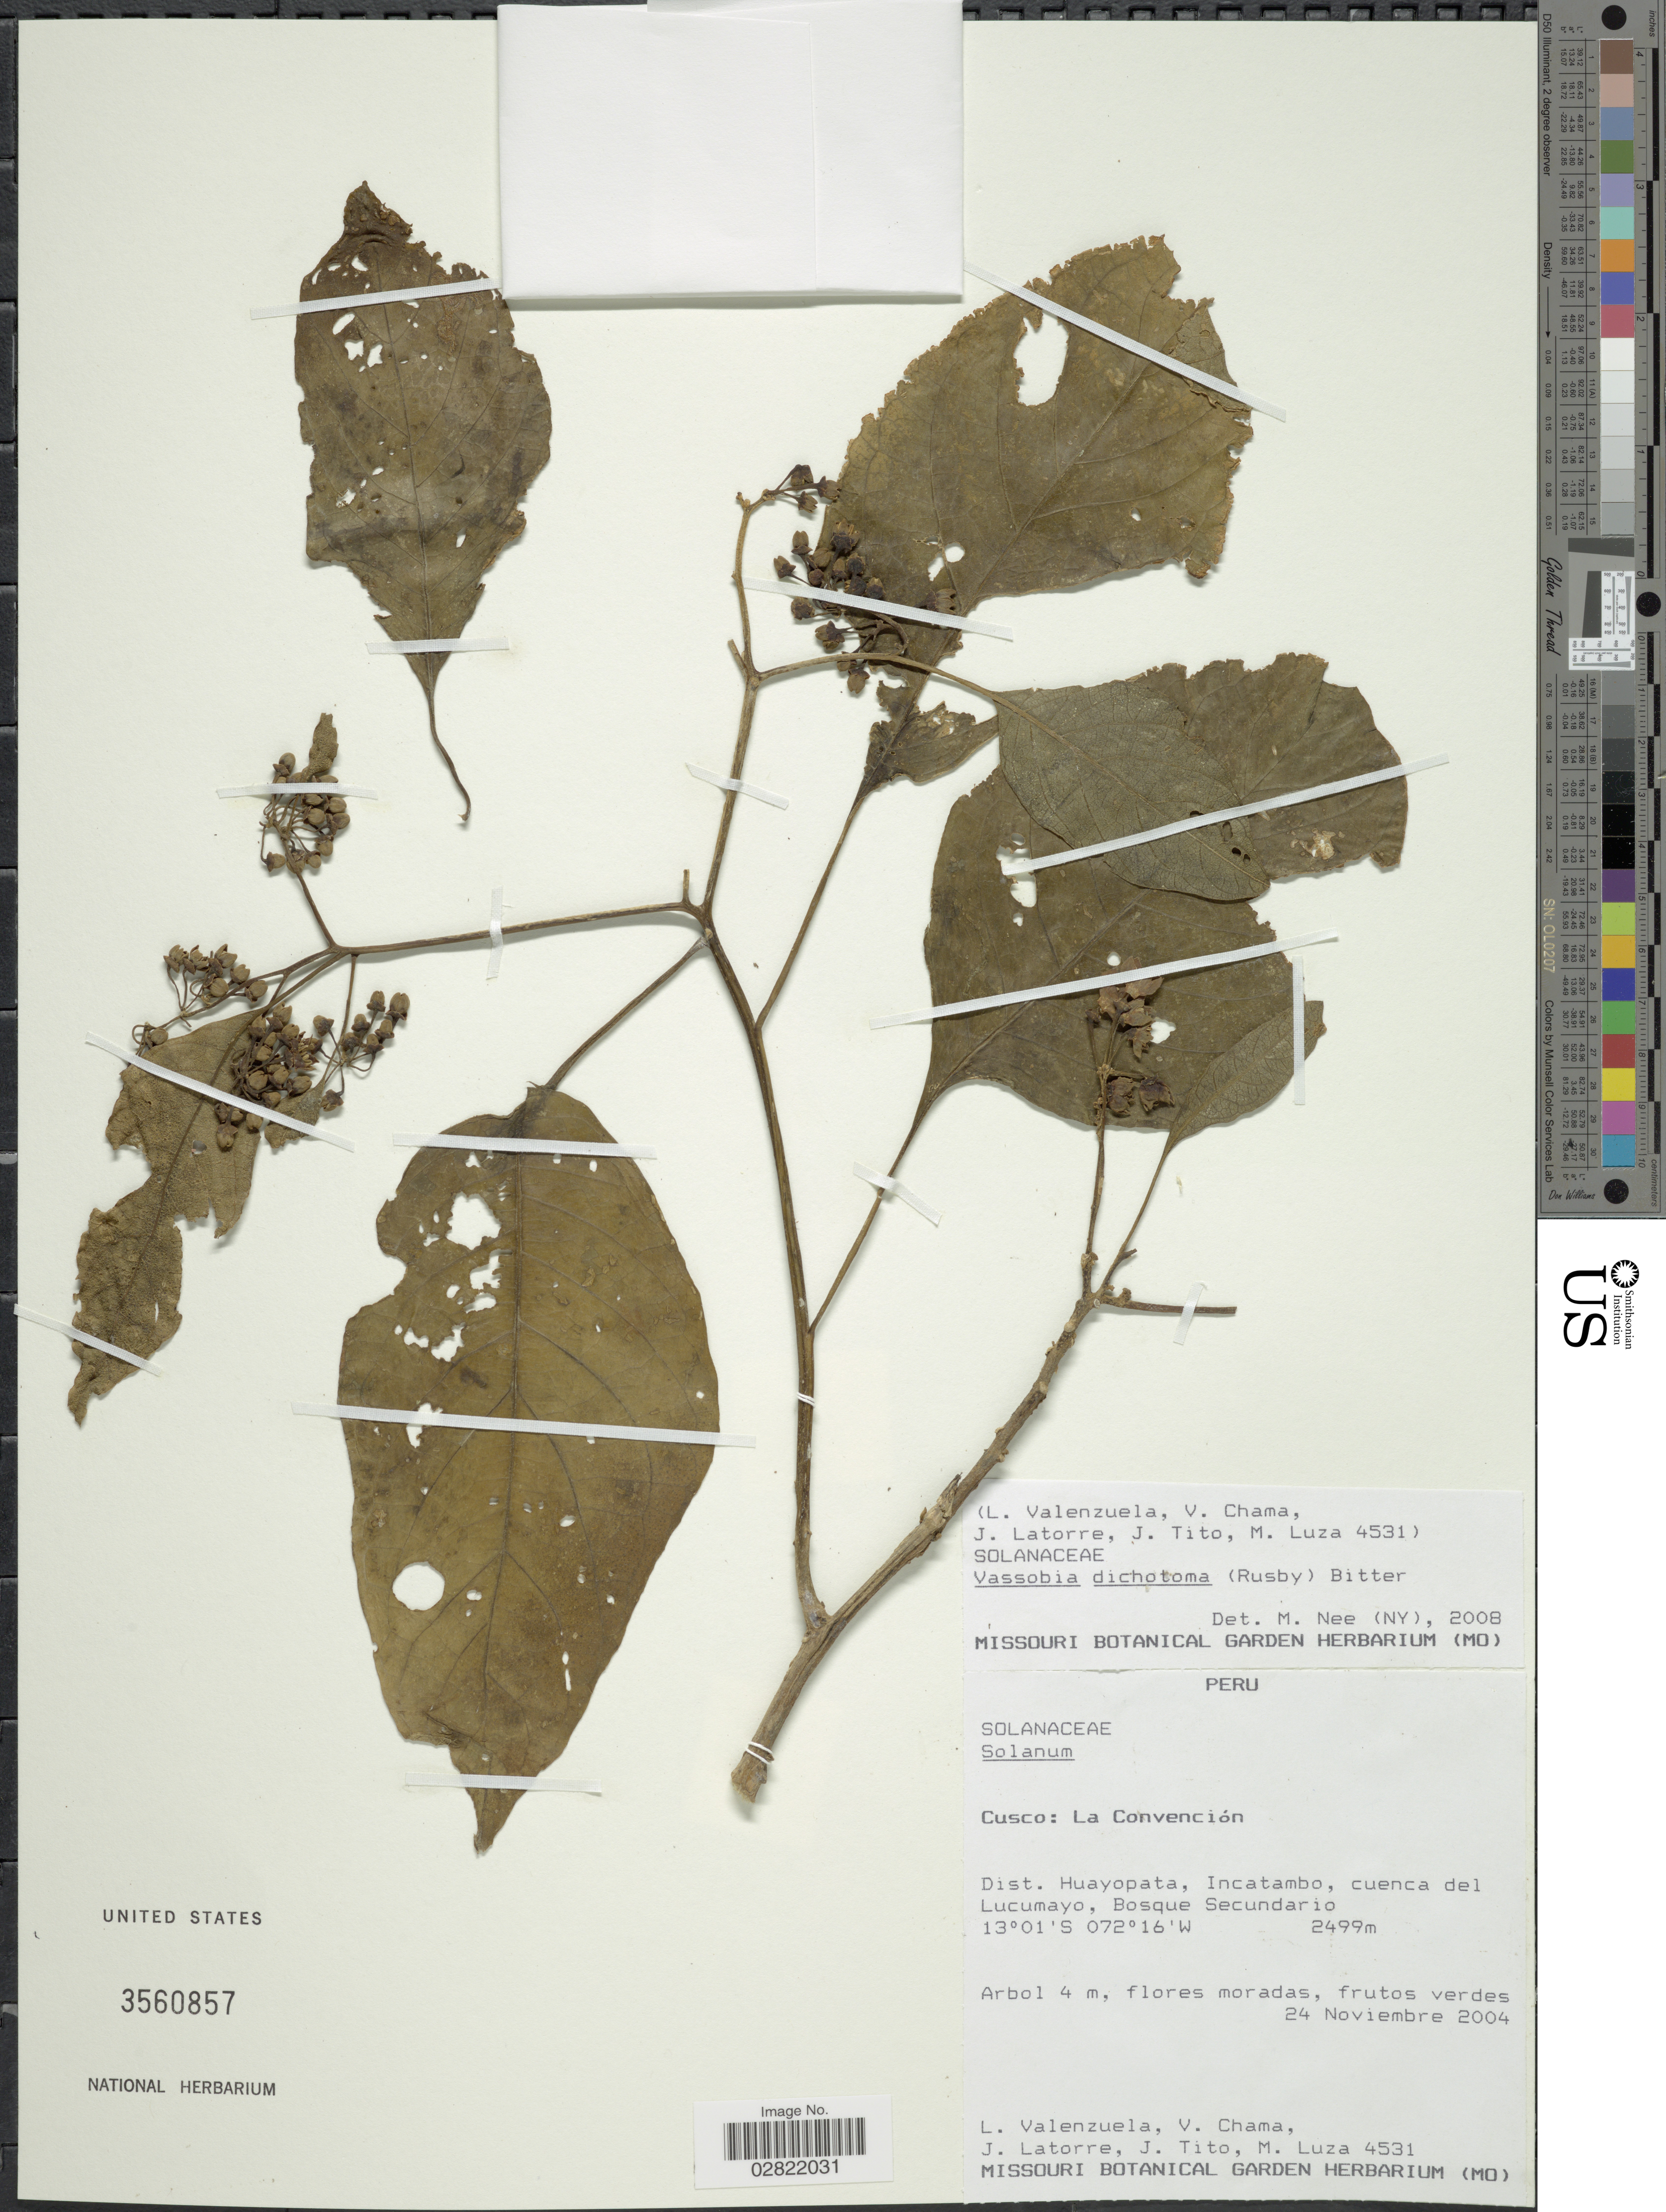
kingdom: Plantae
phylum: Tracheophyta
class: Magnoliopsida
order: Solanales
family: Solanaceae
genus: Vassobia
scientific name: Vassobia dichotoma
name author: (Rusby) Bitter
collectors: L. Valenzuela, V. Chama, J. Latorre, J. Tito & M. Luza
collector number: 4531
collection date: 2004-11-24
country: Peru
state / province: Cusco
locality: Cusco: La Convención, Dist. Huayopata, Incatambo, cuenca del Lucumayo.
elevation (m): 2499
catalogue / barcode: US 3560857